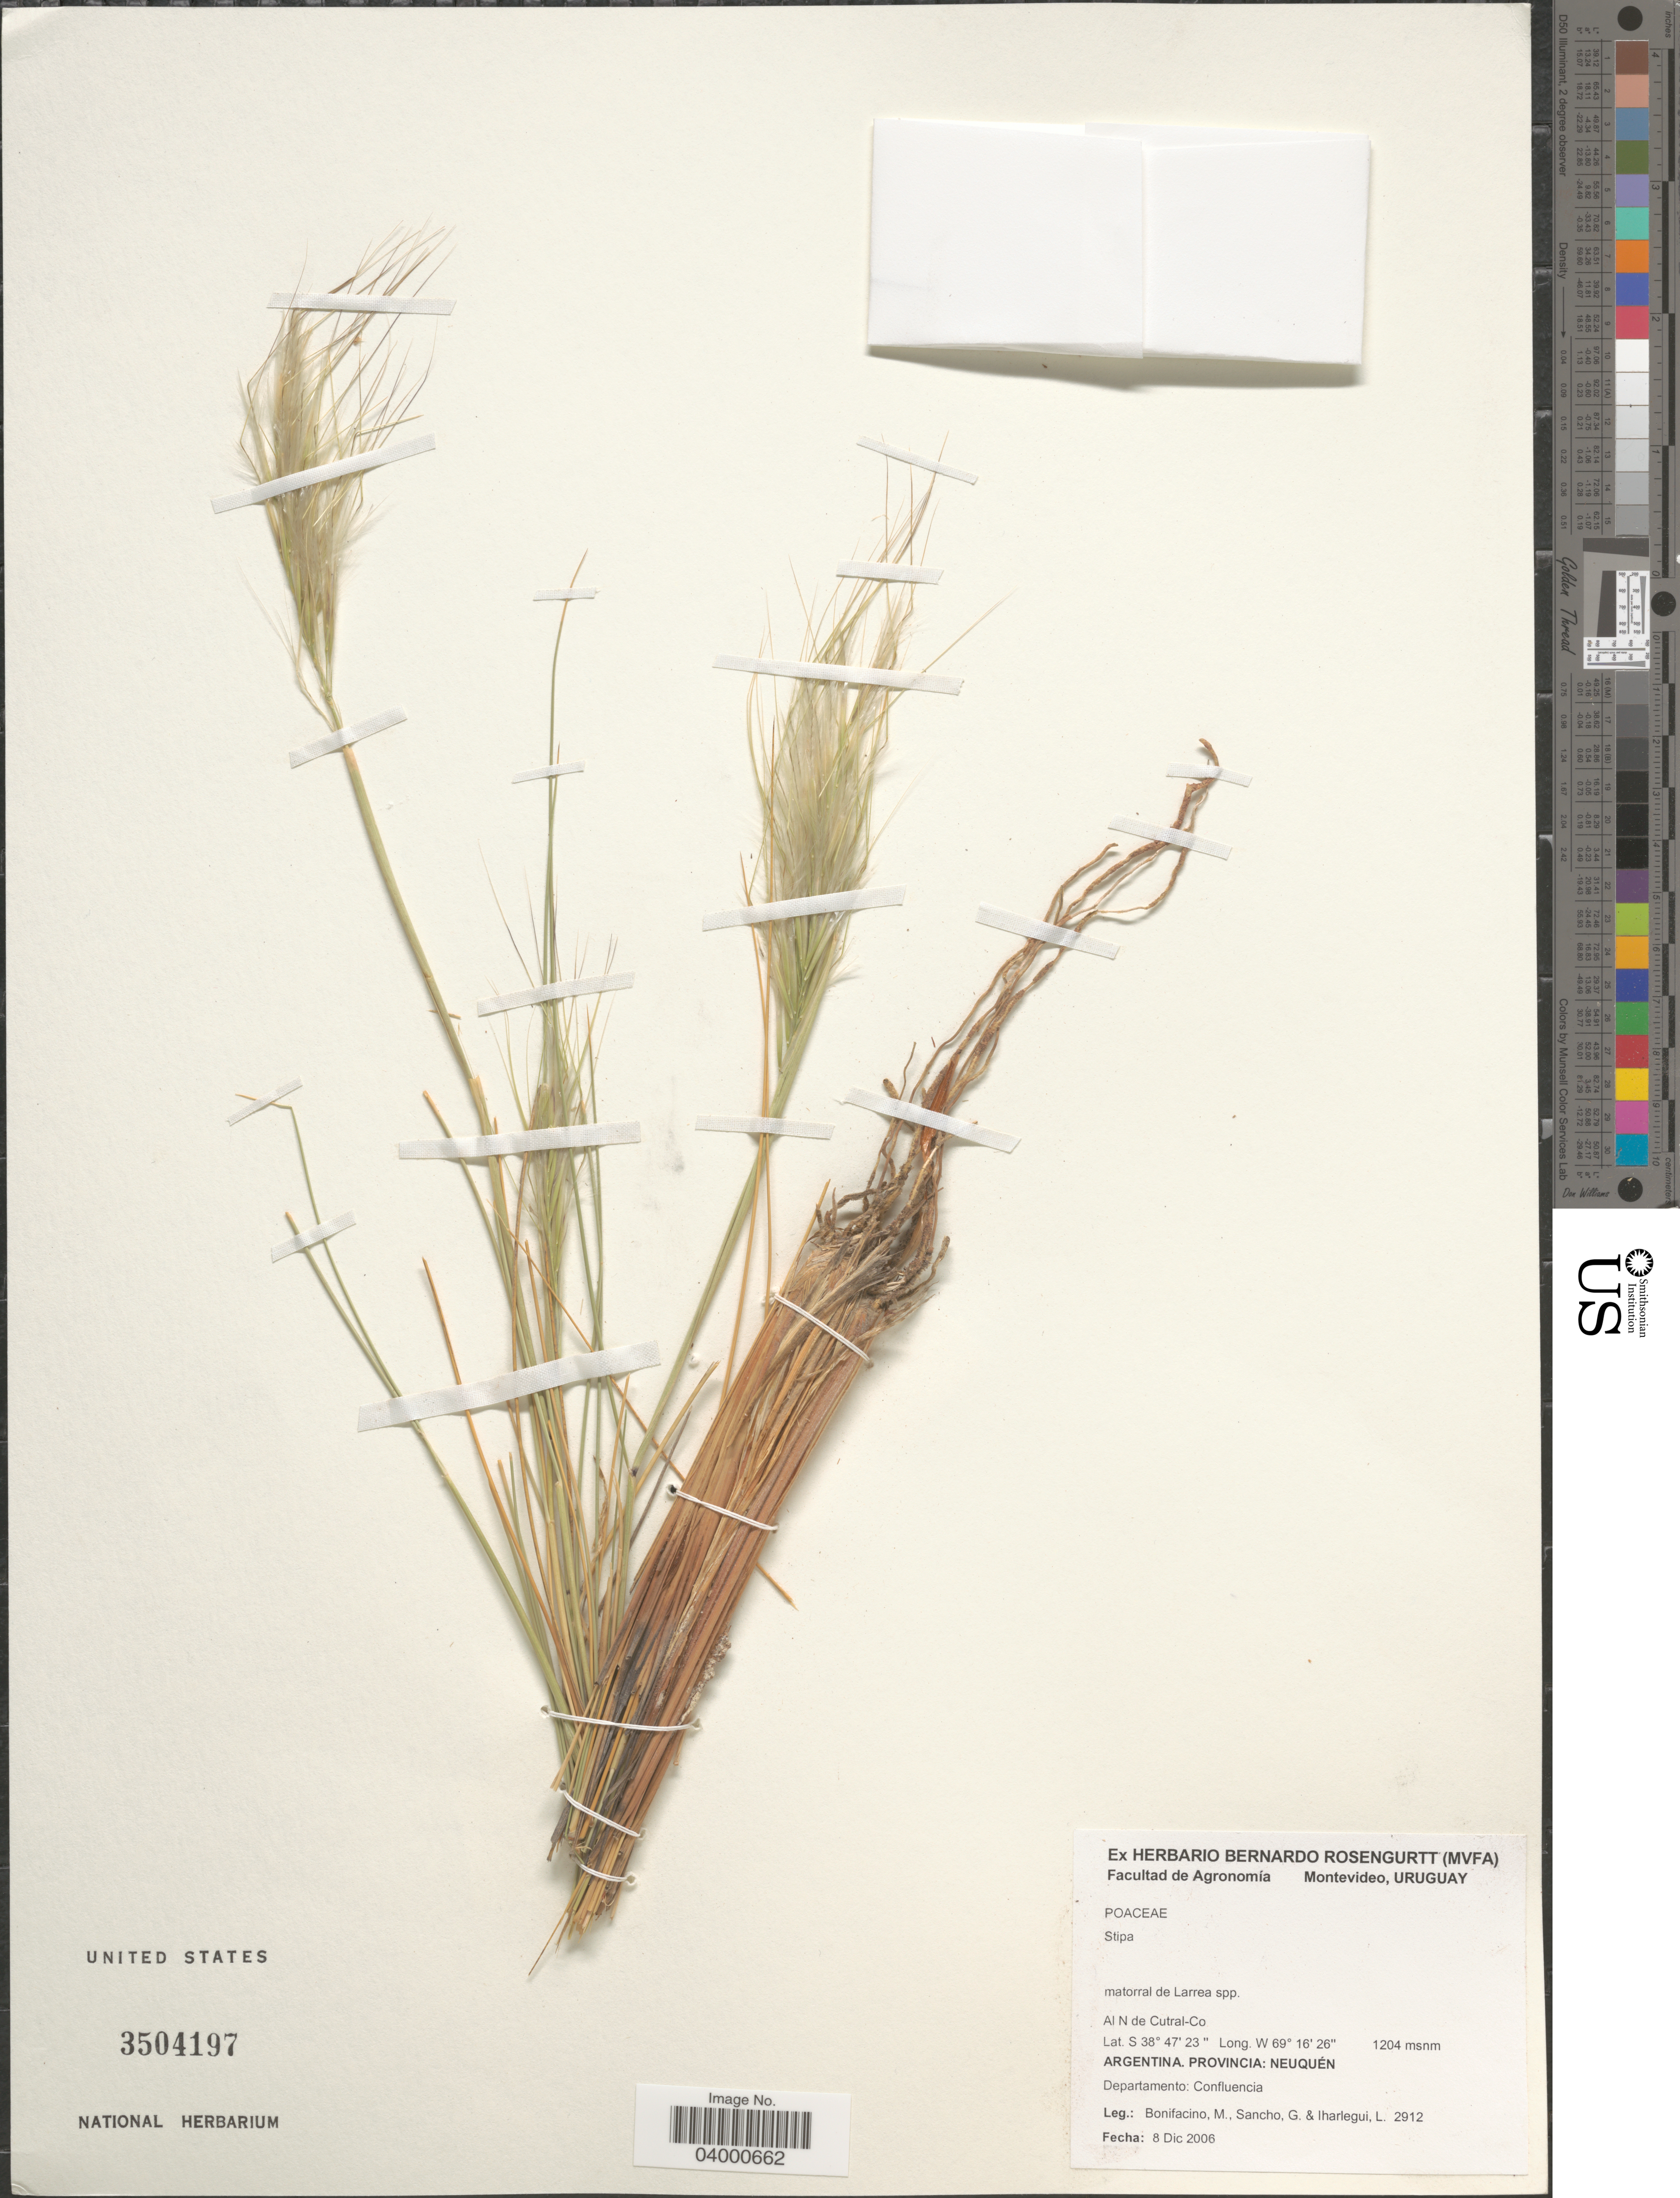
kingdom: Plantae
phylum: Tracheophyta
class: Liliopsida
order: Poales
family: Poaceae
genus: Pappostipa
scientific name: Pappostipa sp.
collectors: M. Bonifacino, G. Sancho & L. Iharlegui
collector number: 2912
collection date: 2006-12-08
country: Argentina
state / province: Neuquen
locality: Al N de Cutral-Co. Departamento: Confluencia.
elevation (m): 1204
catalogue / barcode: US 3504197